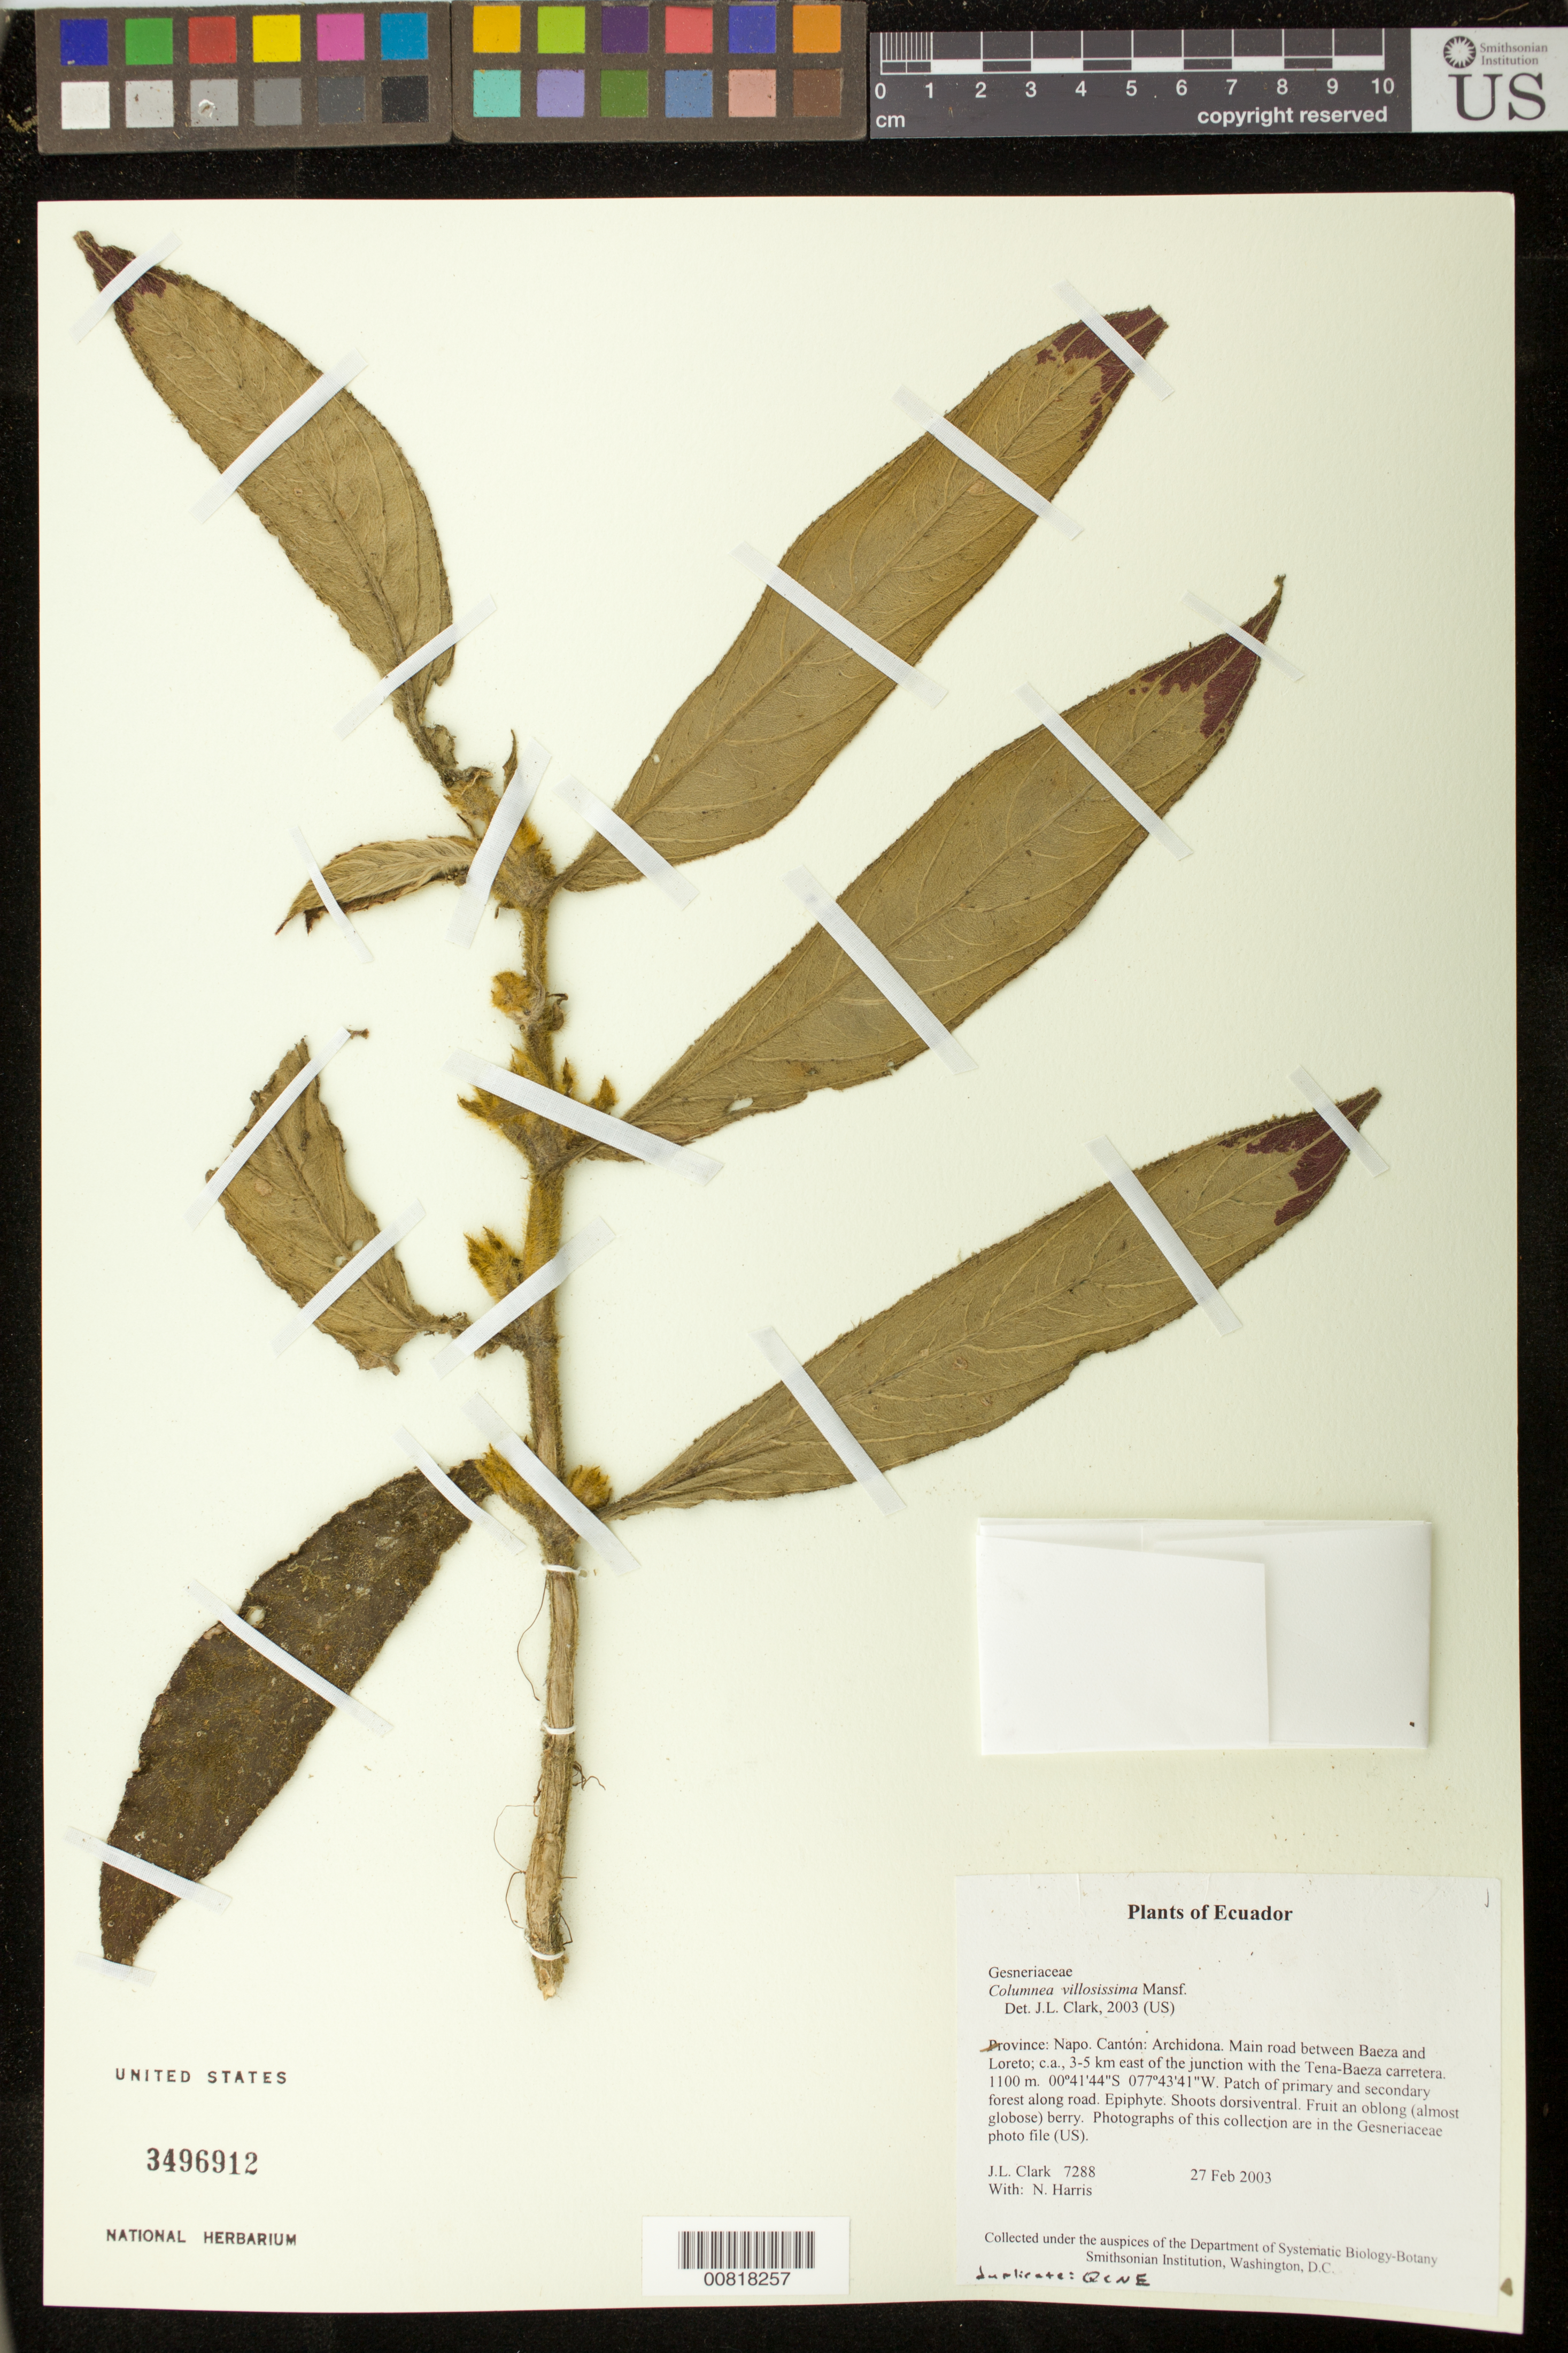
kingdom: Plantae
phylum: Tracheophyta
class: Magnoliopsida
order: Lamiales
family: Gesneriaceae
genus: Columnea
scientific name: Columnea villosissima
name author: Mansf.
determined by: Clark, J. L., (SEL), The Marie Selby Botanical Garden (UNITED STATES)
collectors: J. L. Clark & N. Harris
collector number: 7288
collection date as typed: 27 Feb 2003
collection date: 2003-02-27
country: Ecuador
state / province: Napo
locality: Archidona. Main road between Baeza and Loreto; c.a., 3-5 km east of the junction with the Tena-Baeza carretera.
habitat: Patch of primary and secondary forest along road.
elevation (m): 1100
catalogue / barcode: US 3496912